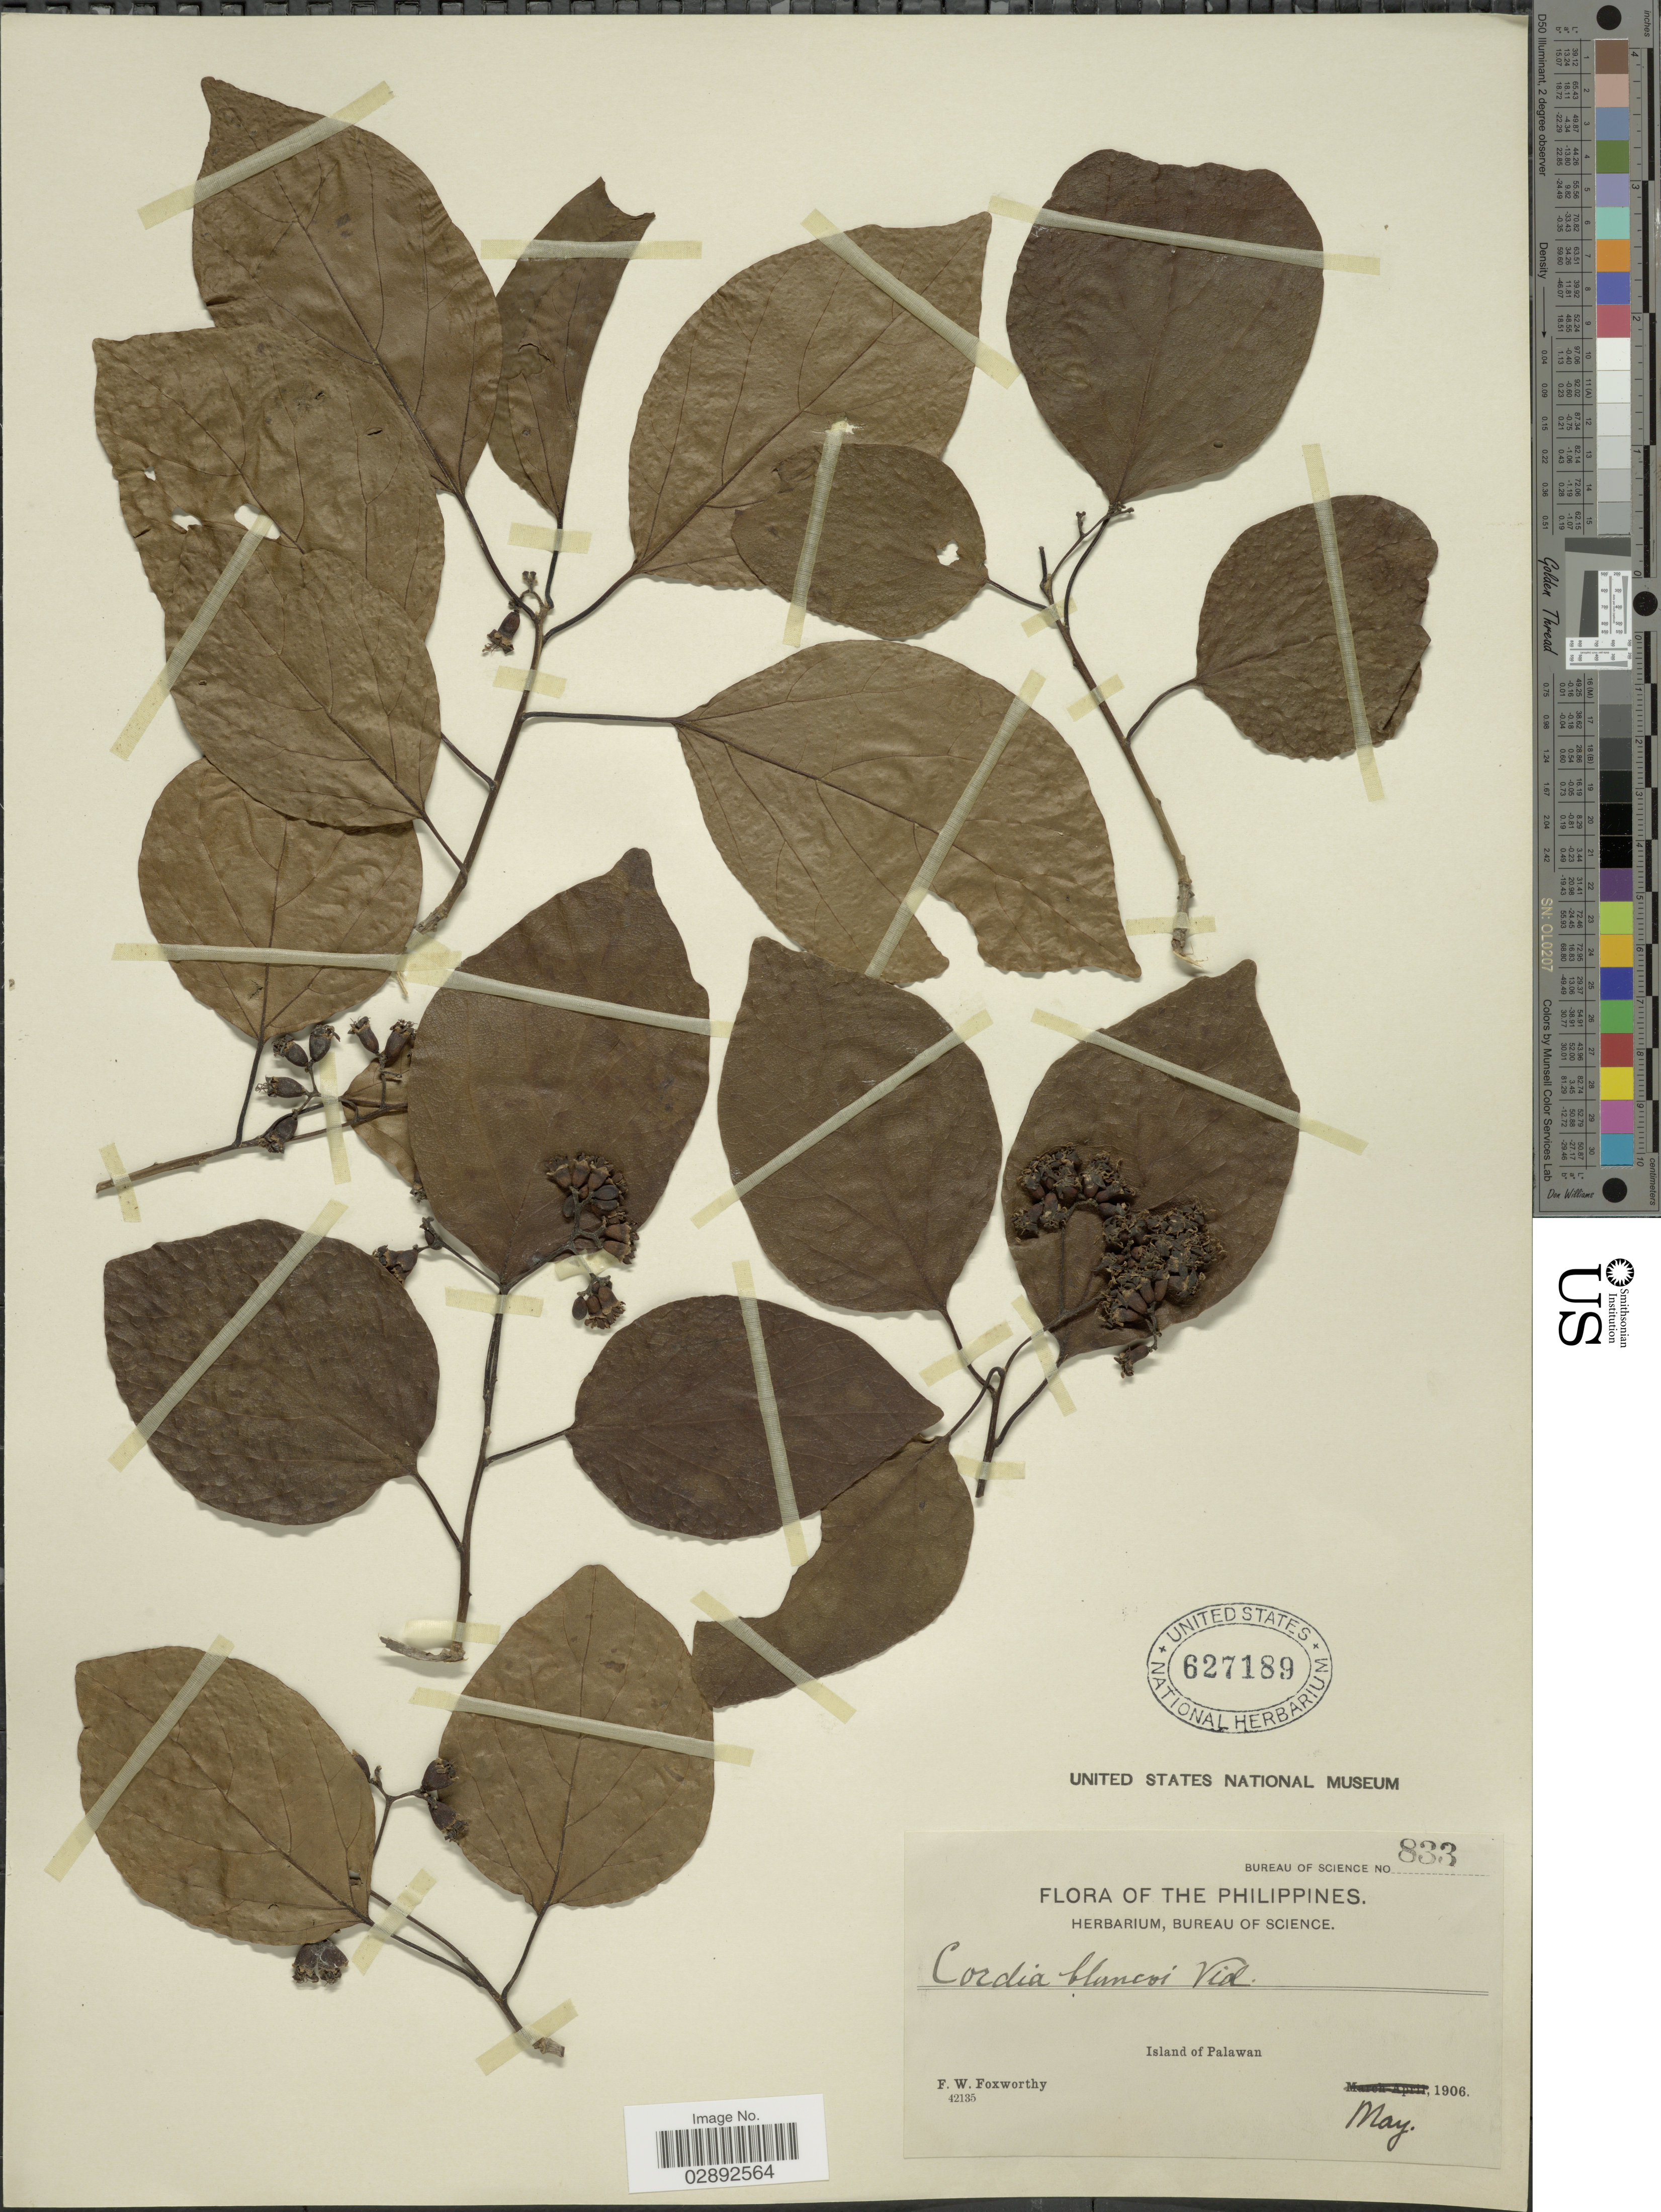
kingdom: Plantae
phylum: Tracheophyta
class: Magnoliopsida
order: Boraginales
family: Cordiaceae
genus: Cordia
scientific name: Cordia dichotoma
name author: G. Forst.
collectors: F. W. Foxworthy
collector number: Bureau of Science 833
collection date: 1906-05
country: Philippines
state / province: Mimaropa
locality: Island of Palawan.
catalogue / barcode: US 627189